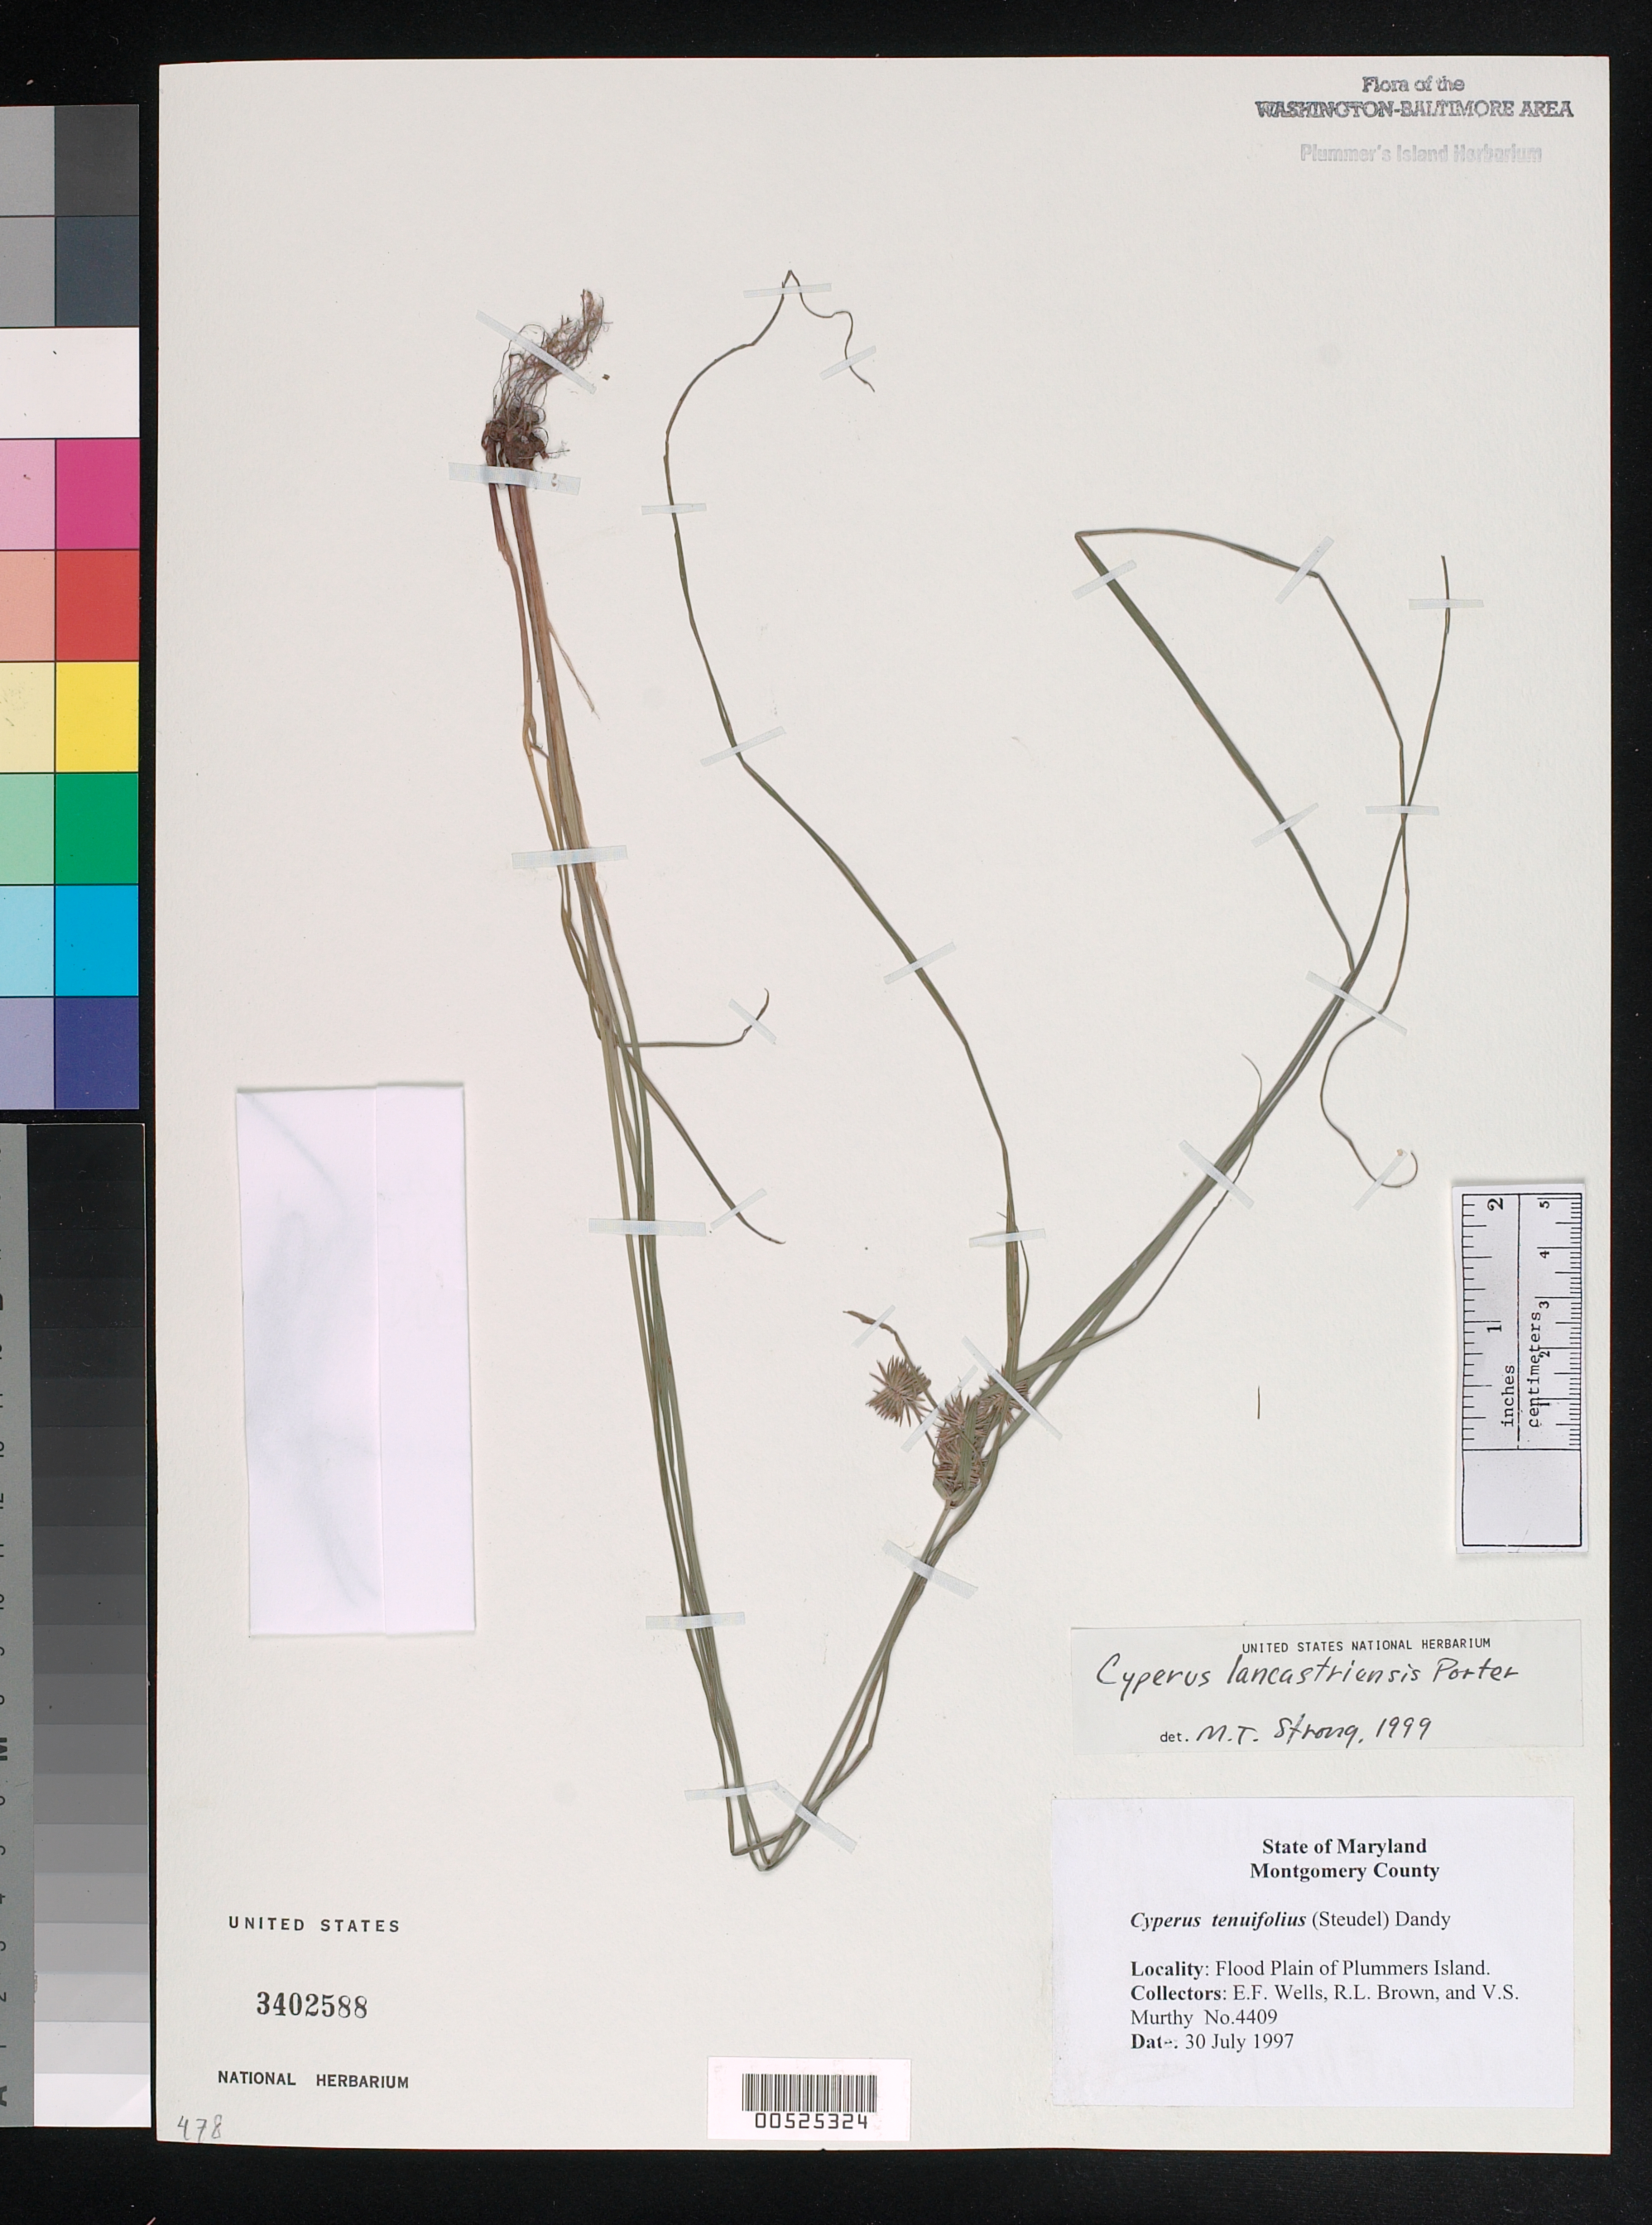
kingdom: Plantae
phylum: Tracheophyta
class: Liliopsida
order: Poales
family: Cyperaceae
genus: Cyperus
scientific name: Cyperus lancastriensis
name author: Porter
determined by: Strong, M. T., (US), Smithsonian Institution - National Museum of Natural History (UNITED STATES)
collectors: E. F. Wells, R. L. Brown & V. S. Murthy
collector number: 4409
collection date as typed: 30 Jul 1997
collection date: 1997-07-30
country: United States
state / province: Maryland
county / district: Montgomery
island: Plummers Island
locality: Flood plain of Plummers Island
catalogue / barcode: US 3402588